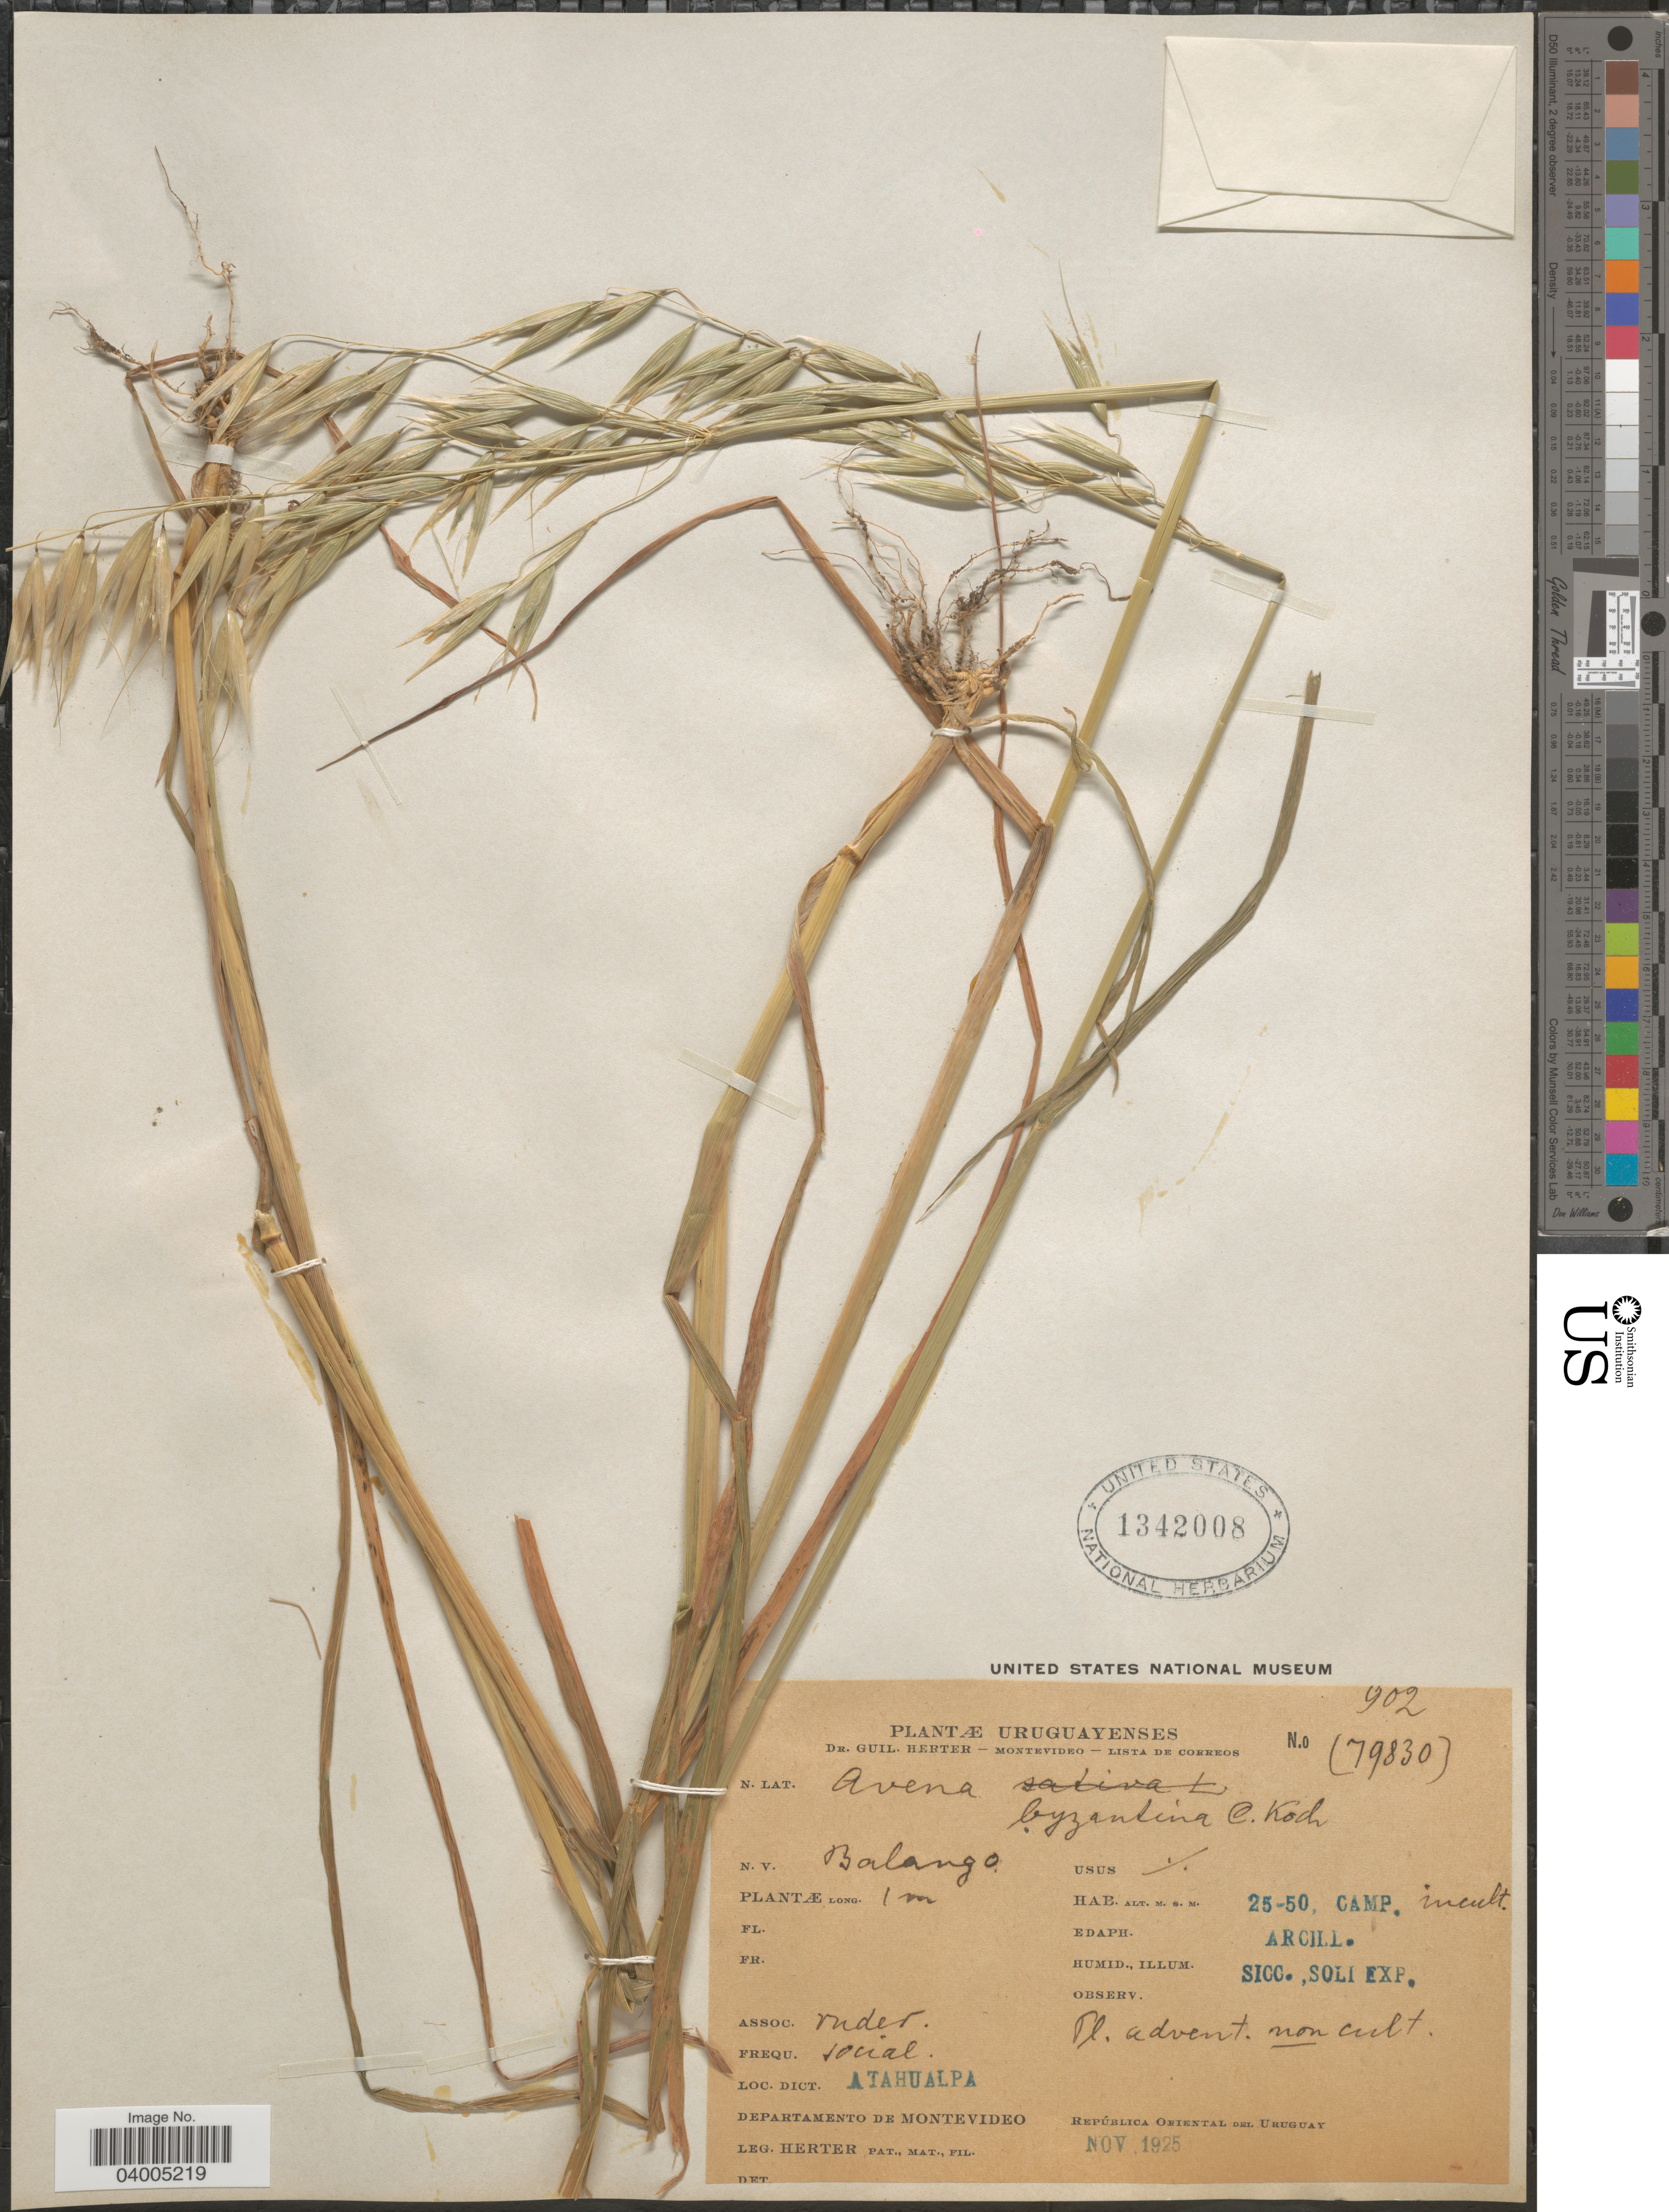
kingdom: Plantae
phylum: Tracheophyta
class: Liliopsida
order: Poales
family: Poaceae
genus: Avena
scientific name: Avena sativa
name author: L.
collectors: G. Herter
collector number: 902 (79830) ?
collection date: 1925-11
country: Uruguay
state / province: Montevideo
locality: Dict. Atahualpa. Departamento de Montevideo. República Oriental del Uruguay.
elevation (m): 25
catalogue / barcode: US 1342008